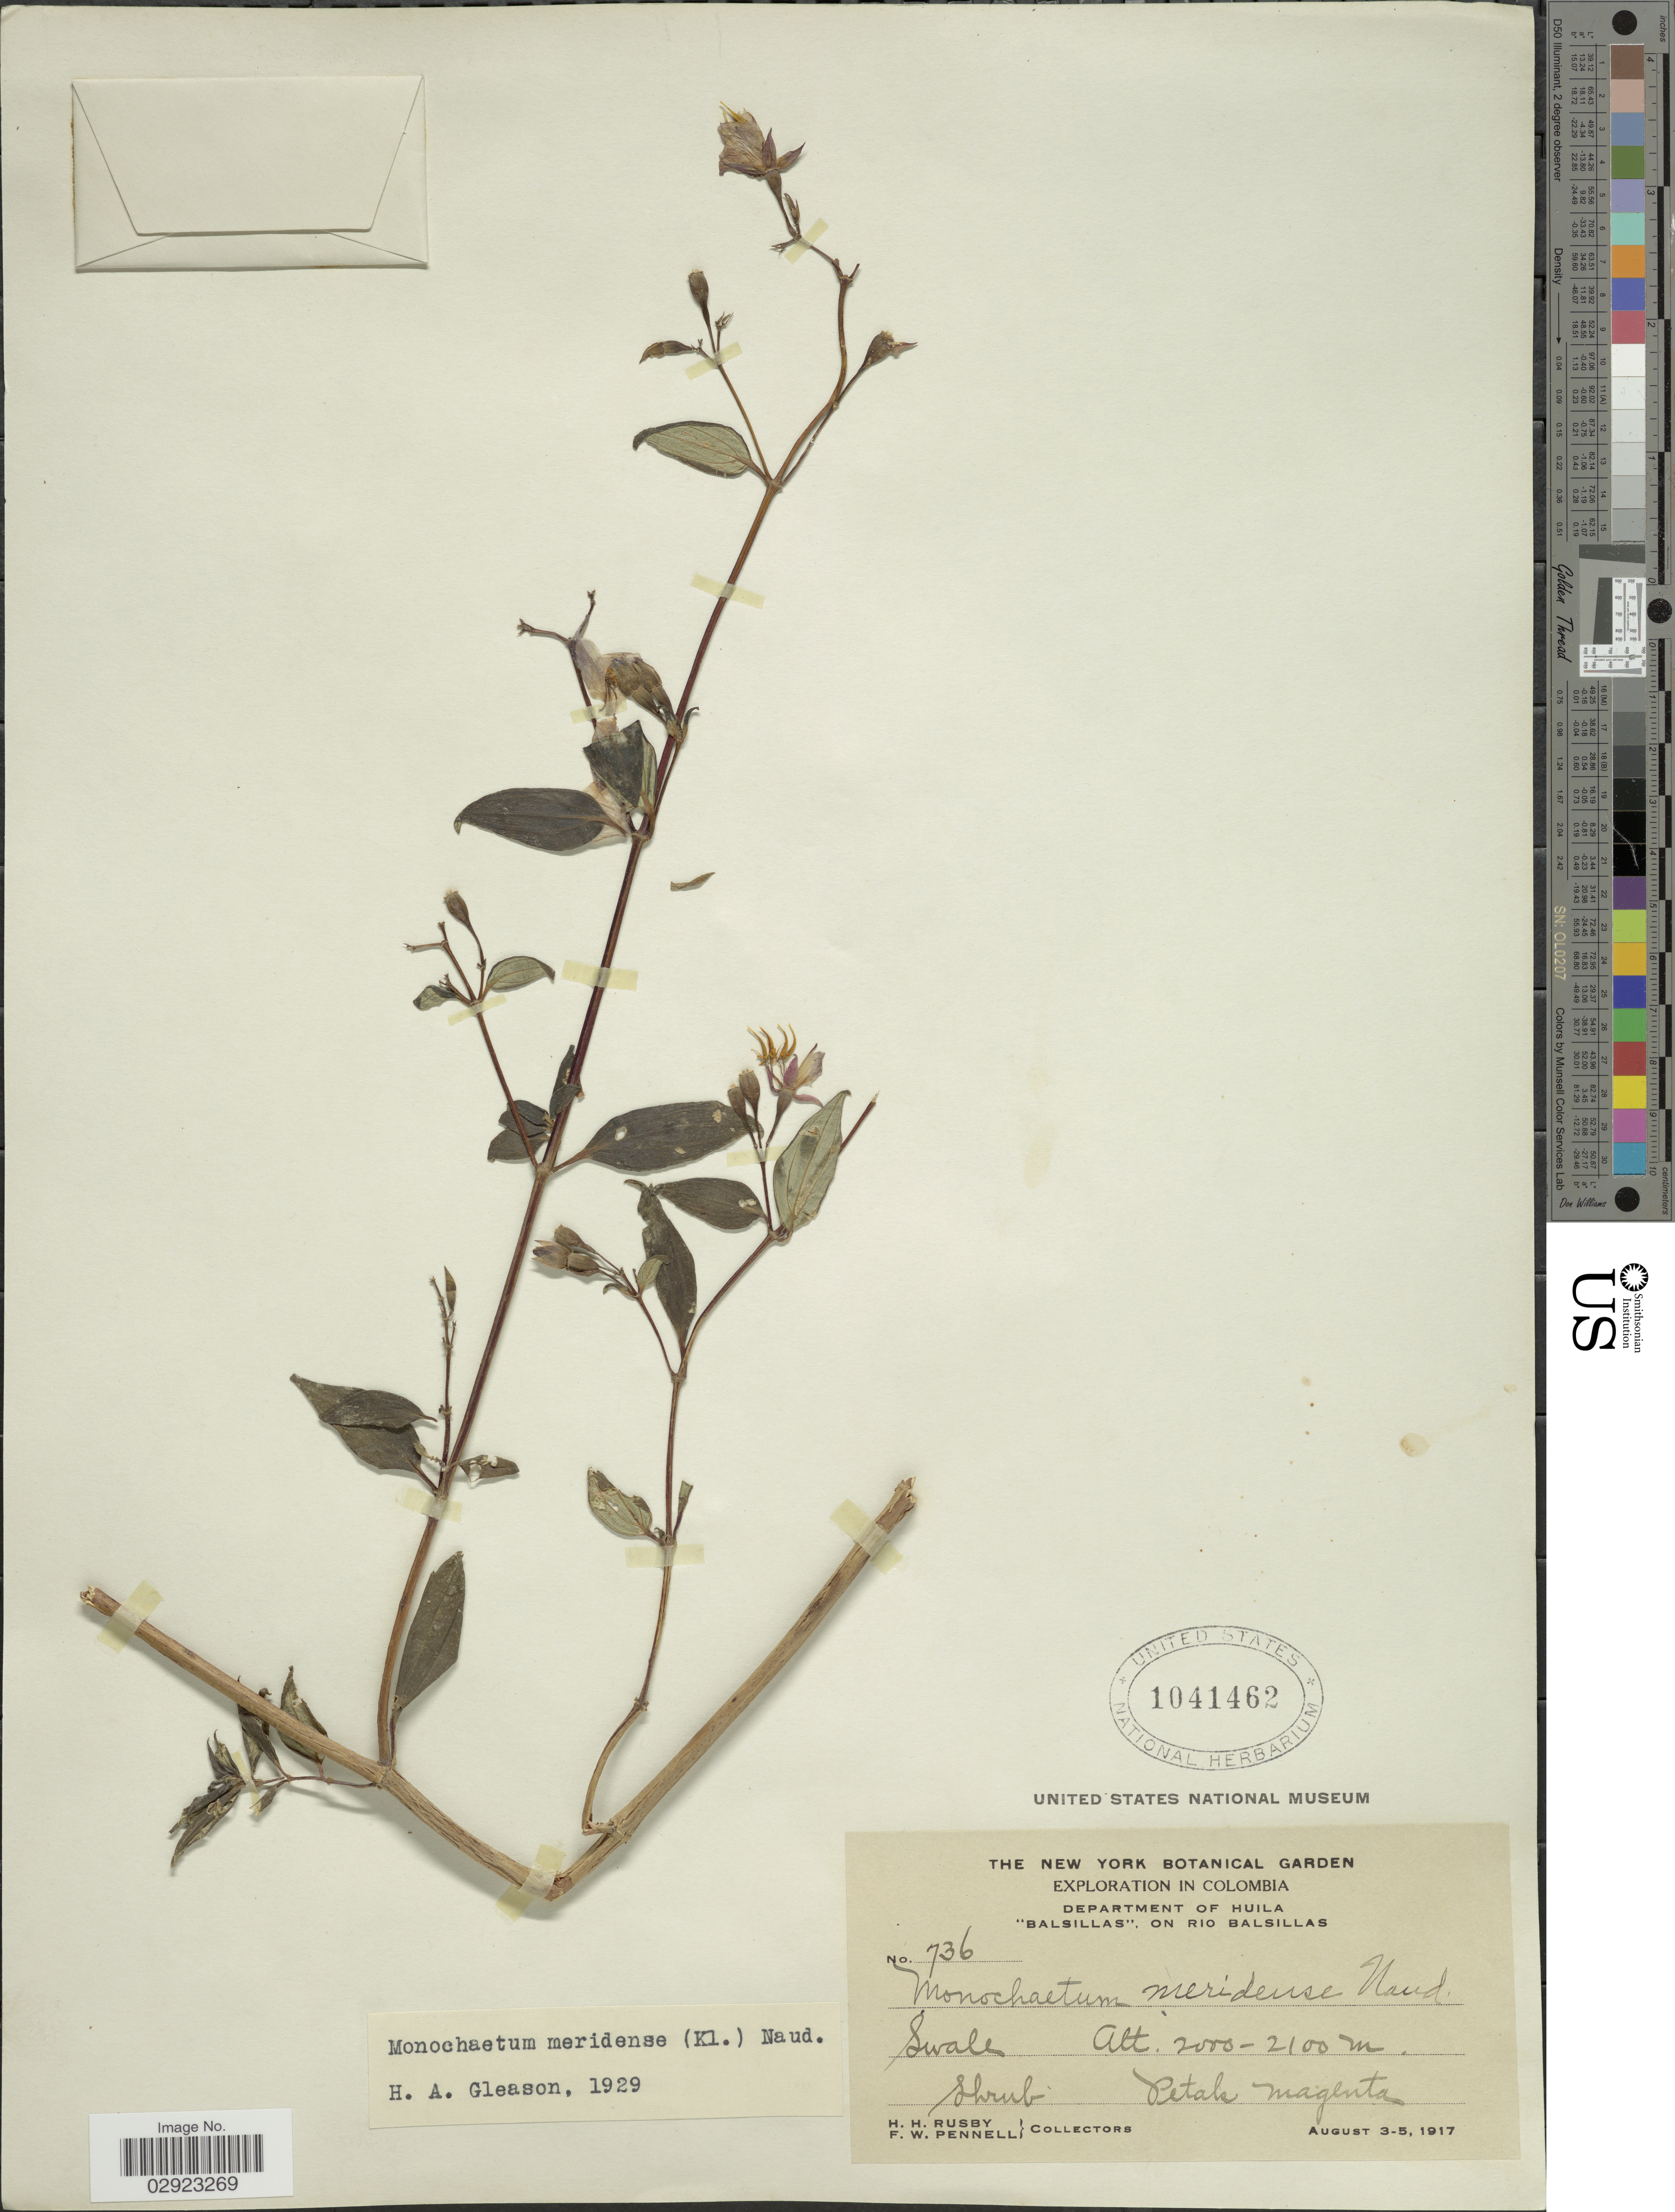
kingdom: Plantae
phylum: Tracheophyta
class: Magnoliopsida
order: Myrtales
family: Melastomataceae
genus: Monochaetum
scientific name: Monochaetum meridense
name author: (H. Karst.) Naudin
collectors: H. H. Rusby & F. W. Pennell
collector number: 736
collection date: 1917-08-03/1917-08-05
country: Colombia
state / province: Huila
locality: Department of Huila, "Balsillas", on Rio Balsillas.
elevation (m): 2000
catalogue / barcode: US 1041462